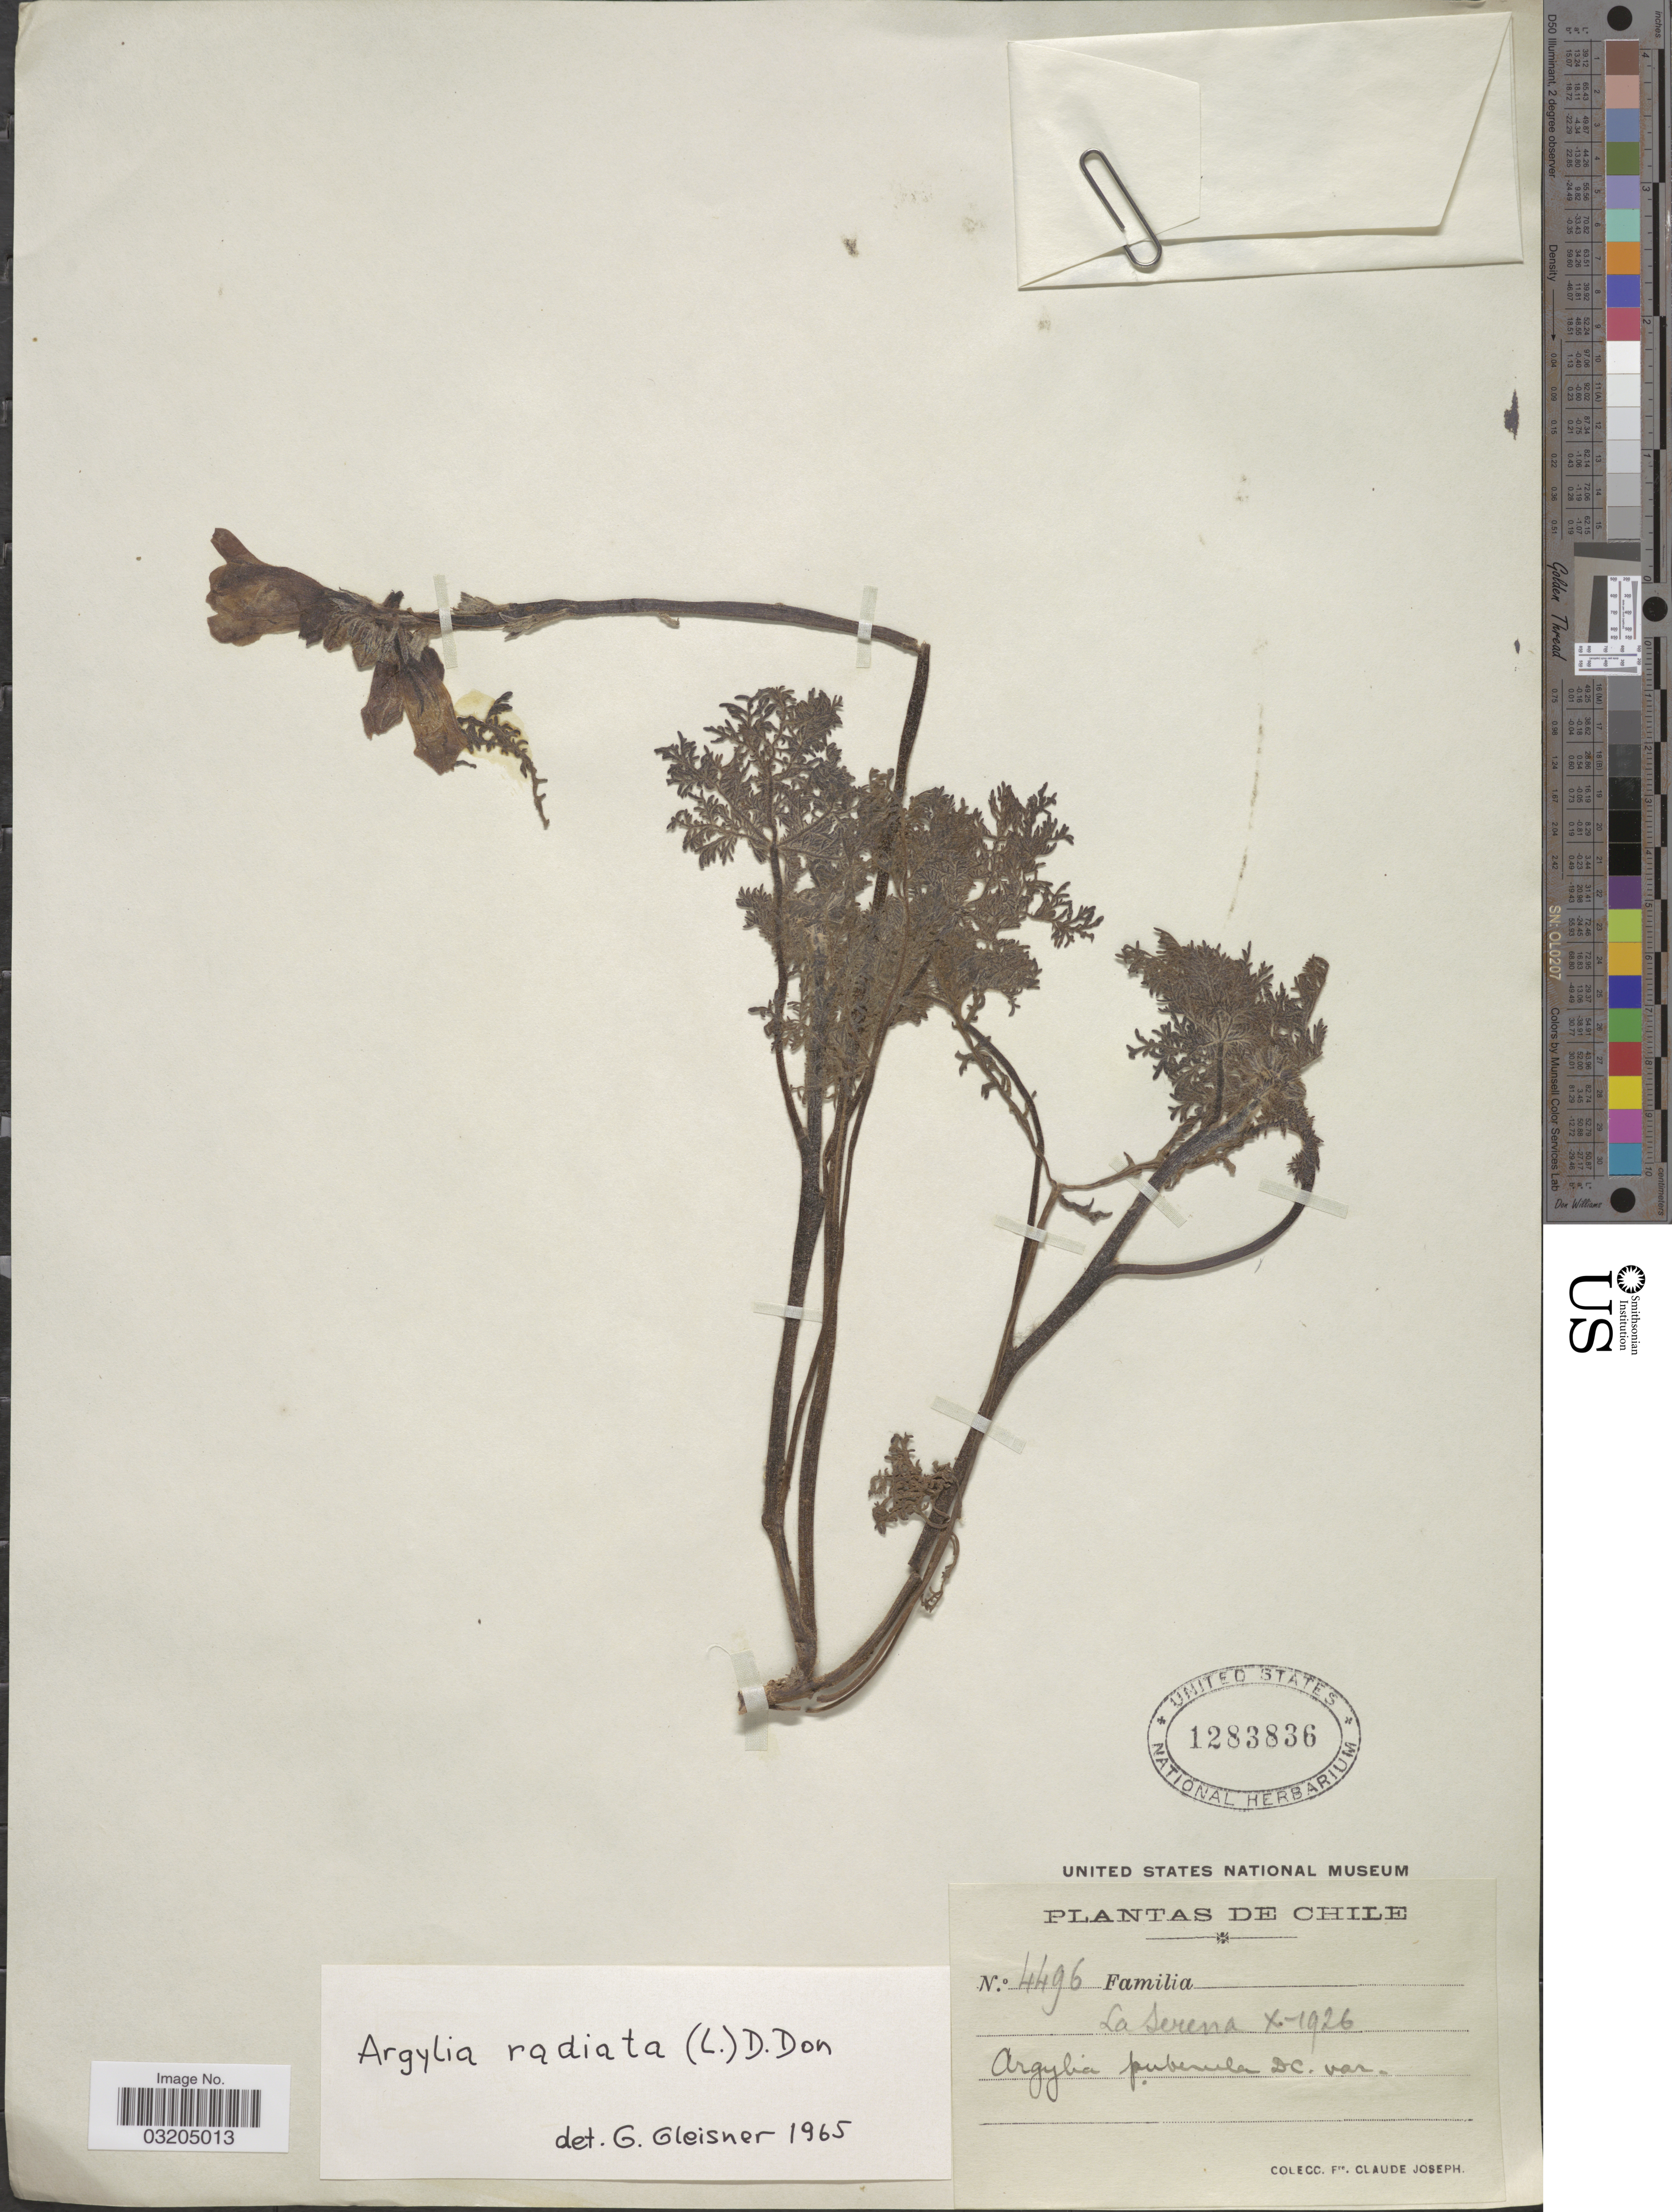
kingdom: Plantae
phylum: Tracheophyta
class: Magnoliopsida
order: Lamiales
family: Bignoniaceae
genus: Argylia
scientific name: Argylia radiata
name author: (L.) D. Don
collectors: Bro. Claude-Joseph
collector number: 4496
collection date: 1926-10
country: Chile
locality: La Serena.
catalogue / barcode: US 1283836